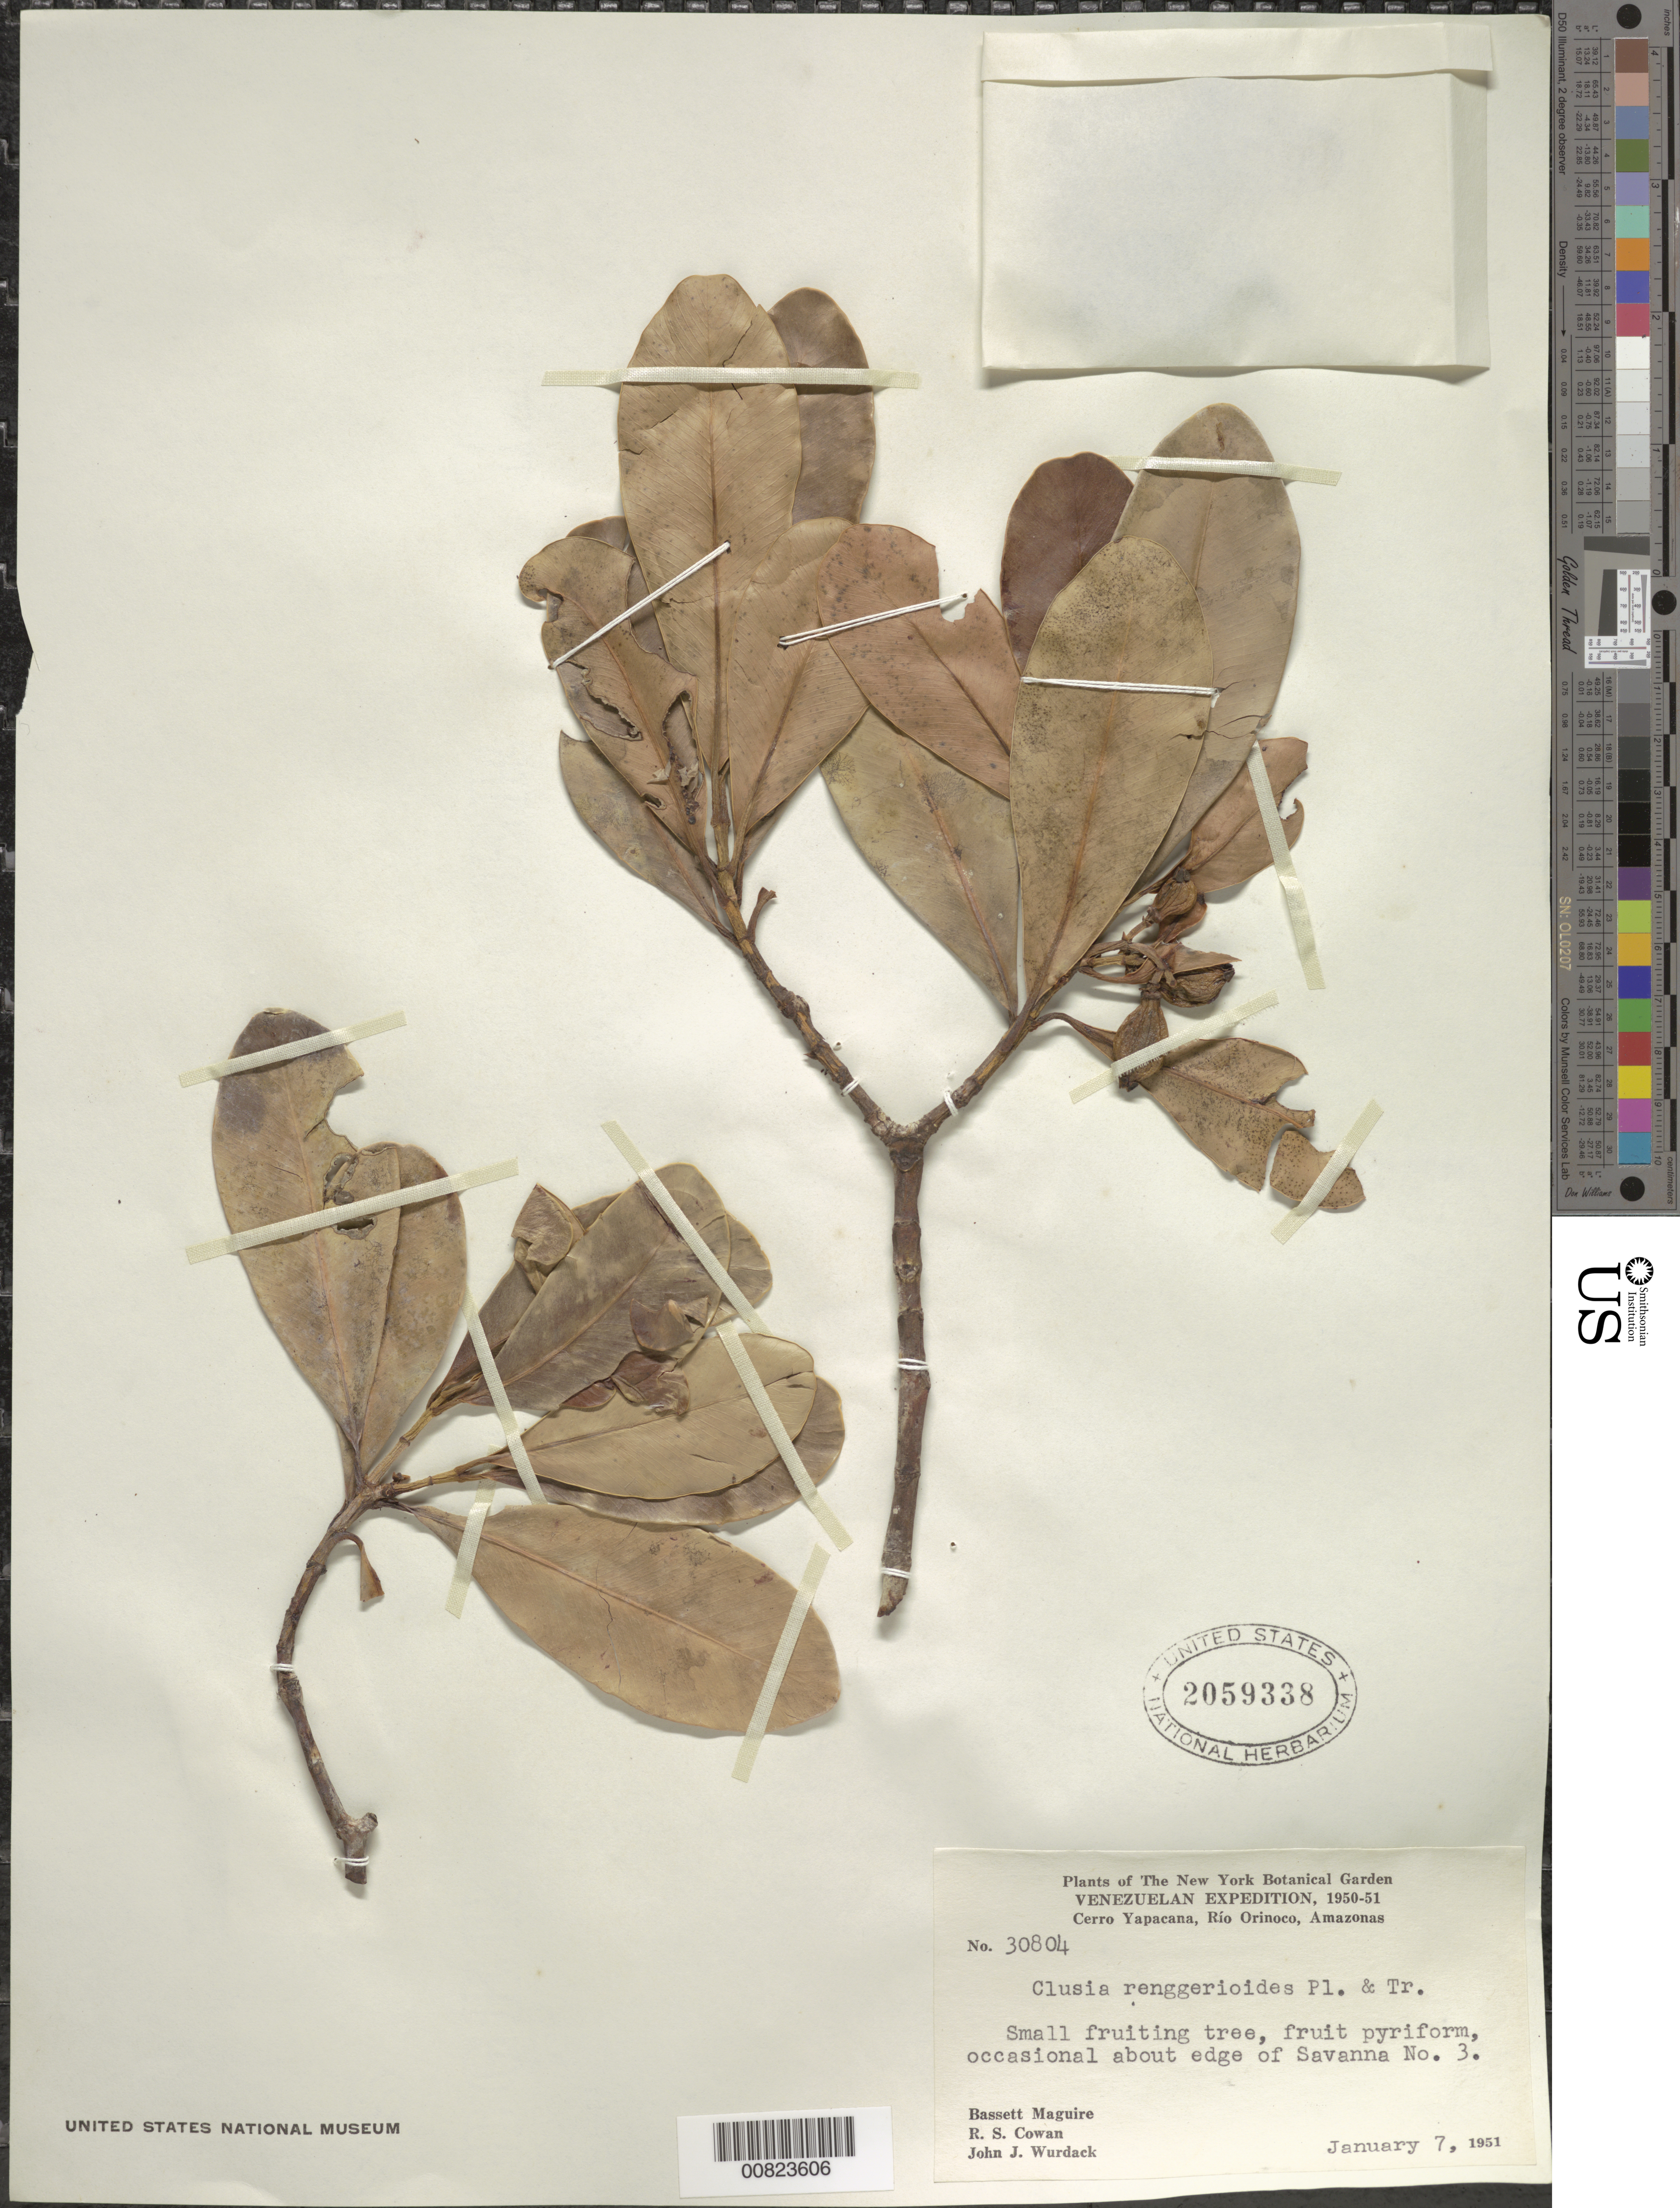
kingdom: Plantae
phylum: Tracheophyta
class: Magnoliopsida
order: Malpighiales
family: Clusiaceae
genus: Clusia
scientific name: Clusia renggerioides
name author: Planch. & Triana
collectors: B. Maguire, R. S. Cowan & J. J. Wurdack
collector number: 30804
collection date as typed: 7-Jan-51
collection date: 1951-01-07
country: Venezuela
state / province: Amazonas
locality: Cerro Yapacána, Río Orinoco; savanna No. 3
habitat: Edge of savanna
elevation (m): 125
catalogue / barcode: US 2059338